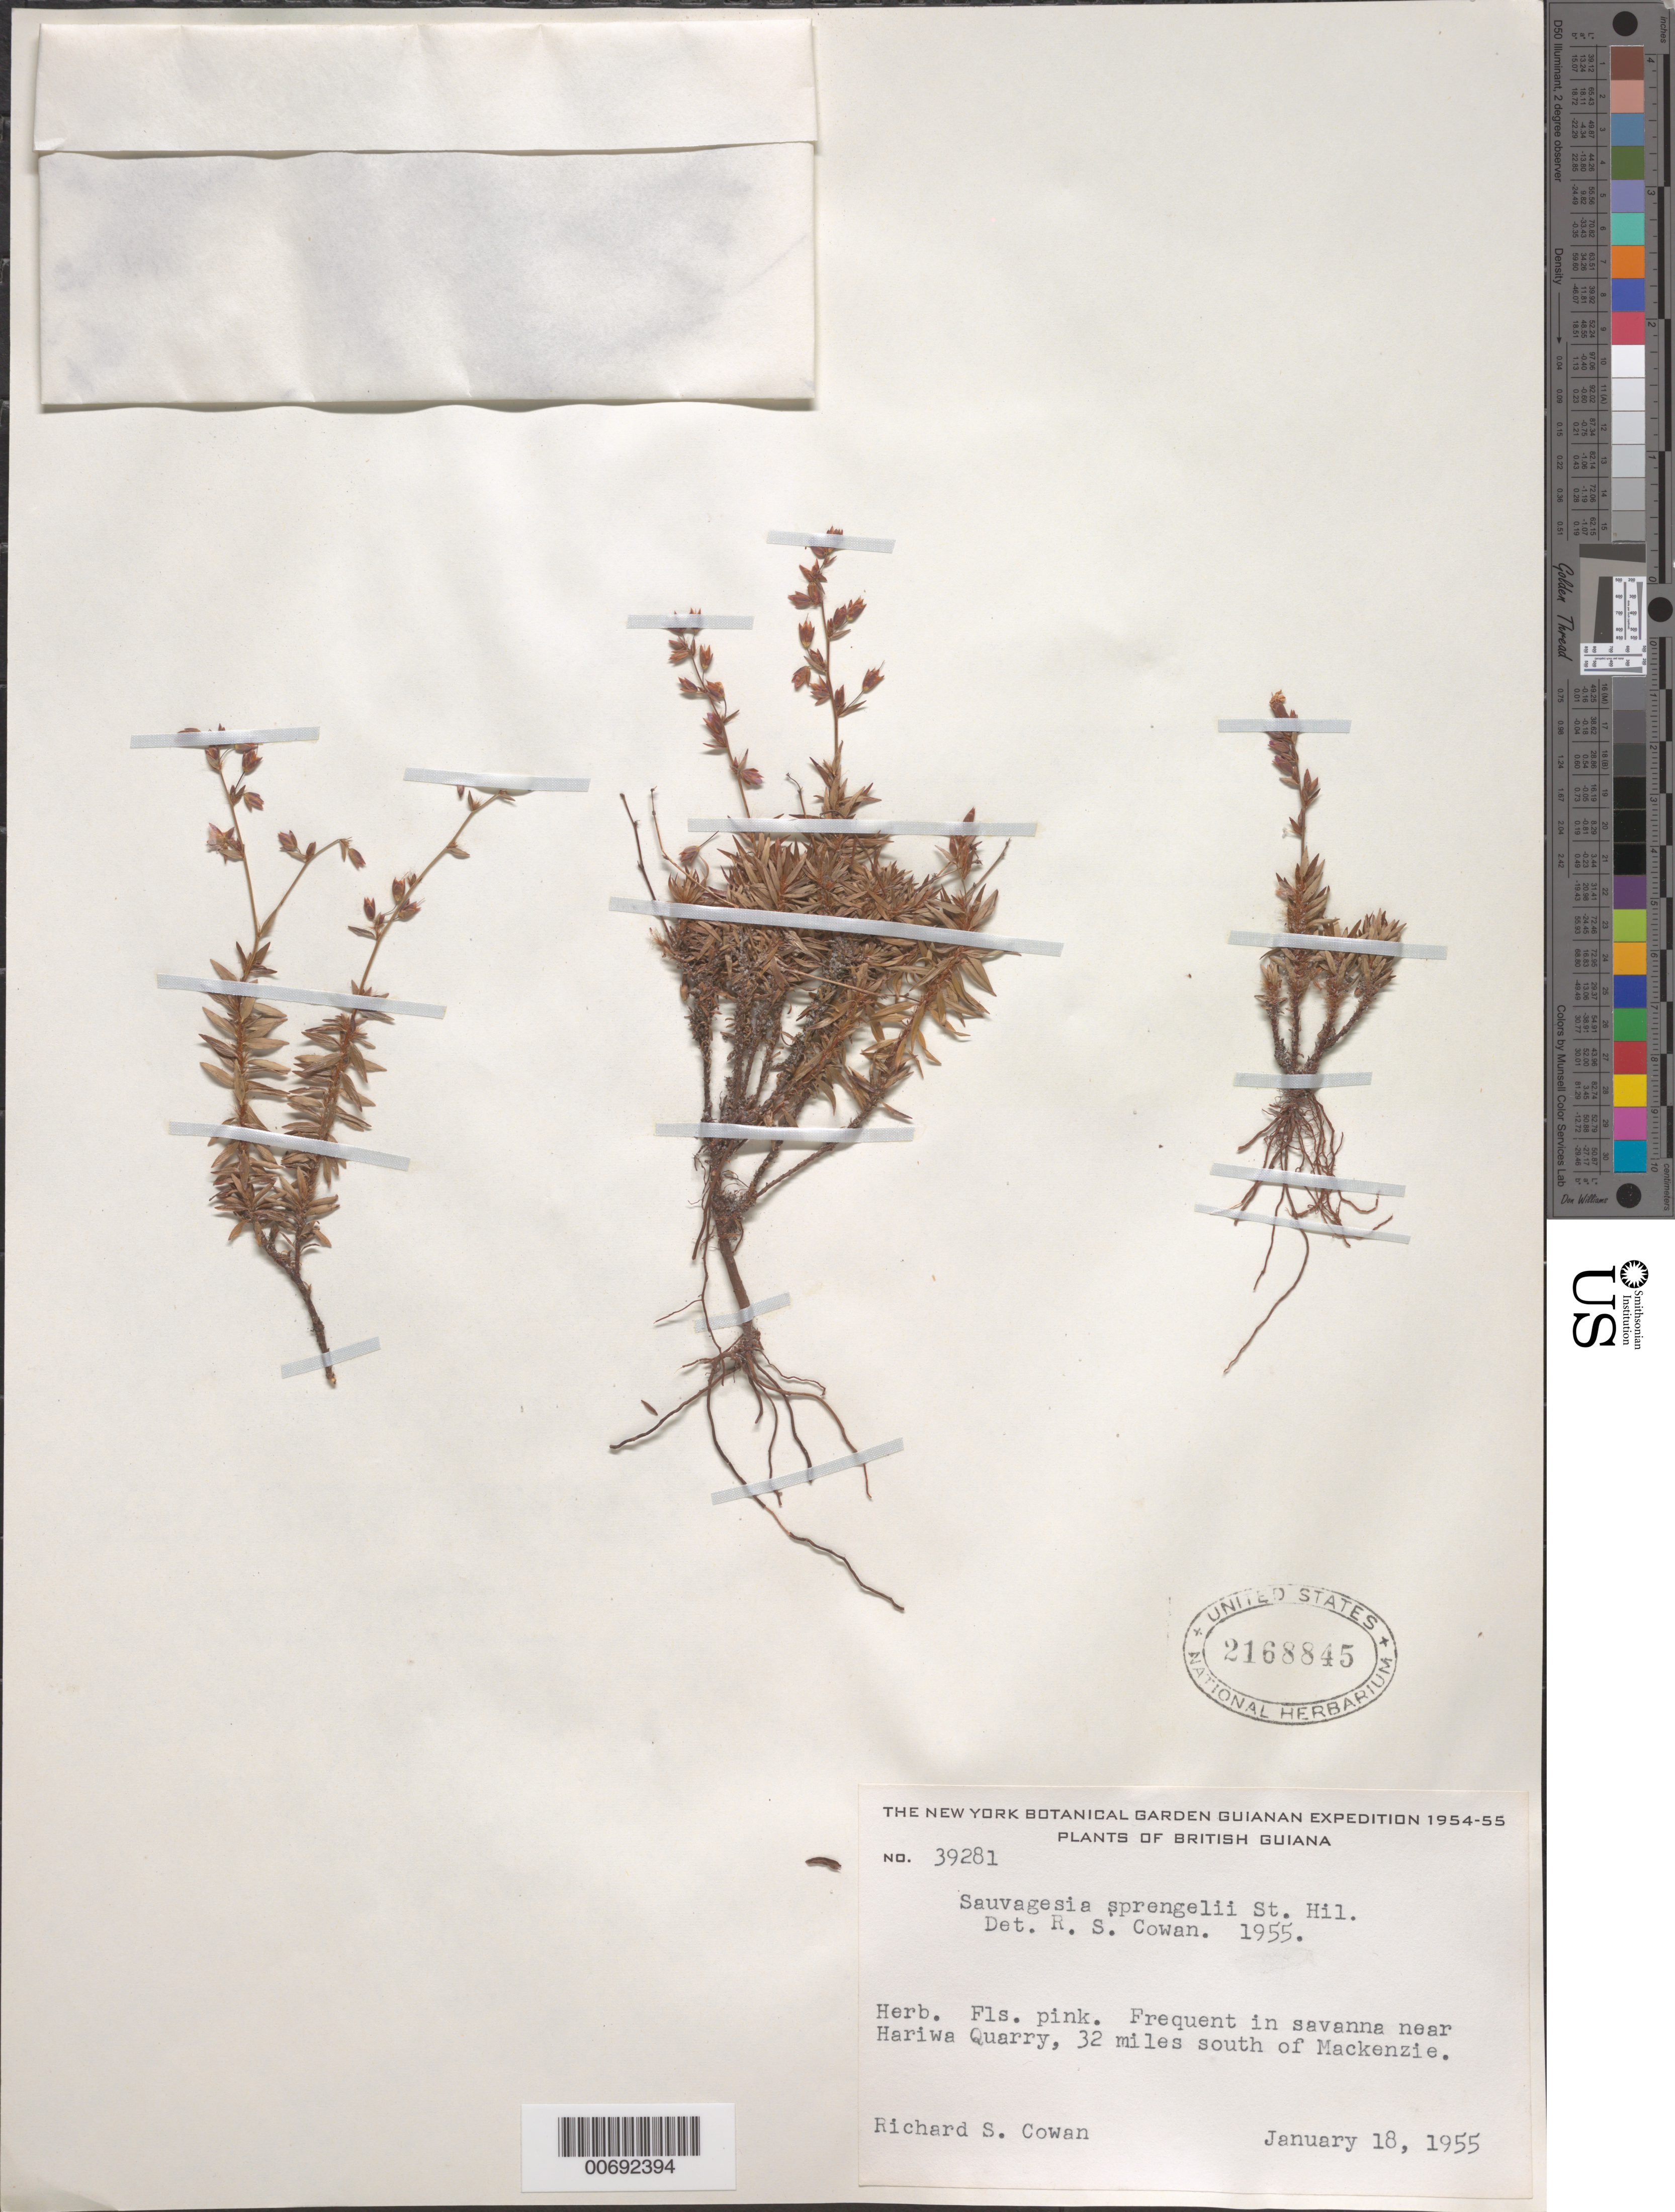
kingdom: Plantae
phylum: Tracheophyta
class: Magnoliopsida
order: Malpighiales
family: Ochnaceae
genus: Sauvagesia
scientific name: Sauvagesia sprengelii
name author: A. St.-Hil.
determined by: Cowan, R. S.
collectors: R. S. Cowan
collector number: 39281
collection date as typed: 18-Jan-55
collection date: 1955-01-18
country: Guyana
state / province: U. Demerara-Berbice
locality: Hariwa Quarry, 32 mi. S of Mackenzie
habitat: Savanna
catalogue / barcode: US 2168845